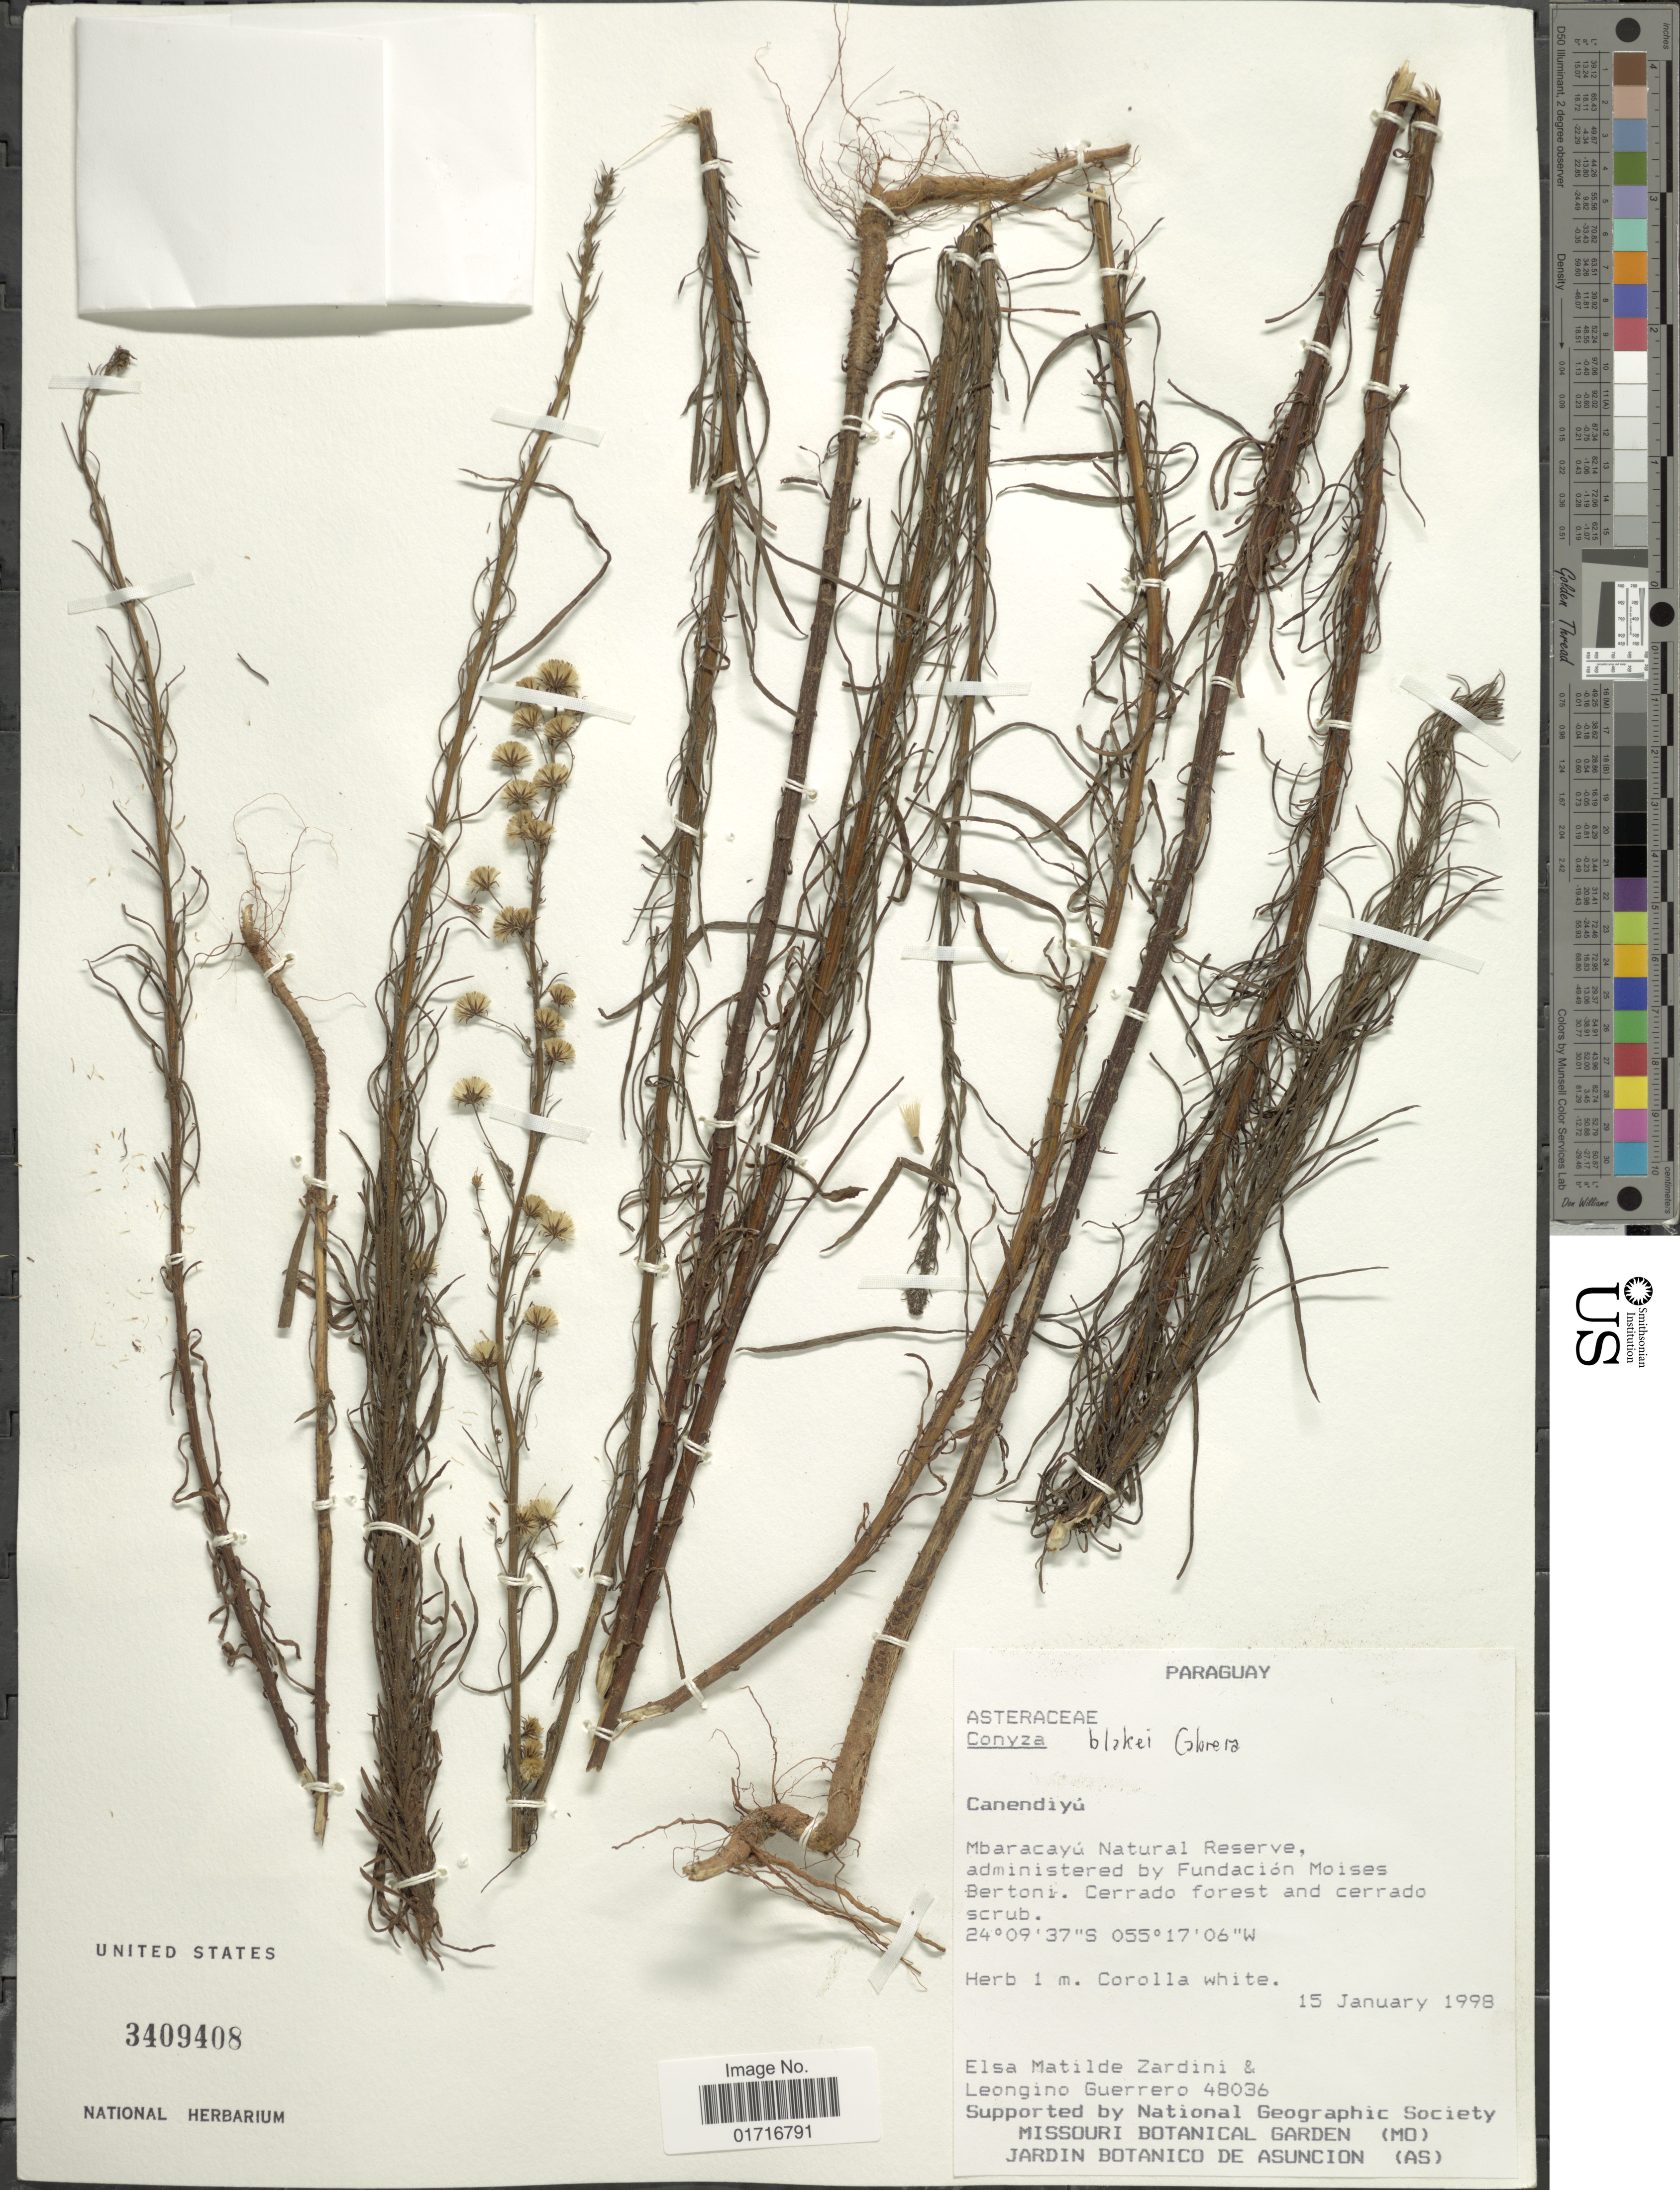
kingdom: Plantae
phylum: Tracheophyta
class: Magnoliopsida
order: Asterales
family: Asteraceae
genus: Conyza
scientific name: Conyza blakei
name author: (Cabrera) Cabrera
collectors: E. M. Zardini & L. Guerrero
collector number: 48036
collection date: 1998-01-15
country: Paraguay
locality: Canendiyu, Mbaracayu Natural Reserve, administered by Fundacion Moises Bertoni.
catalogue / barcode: US 3409408